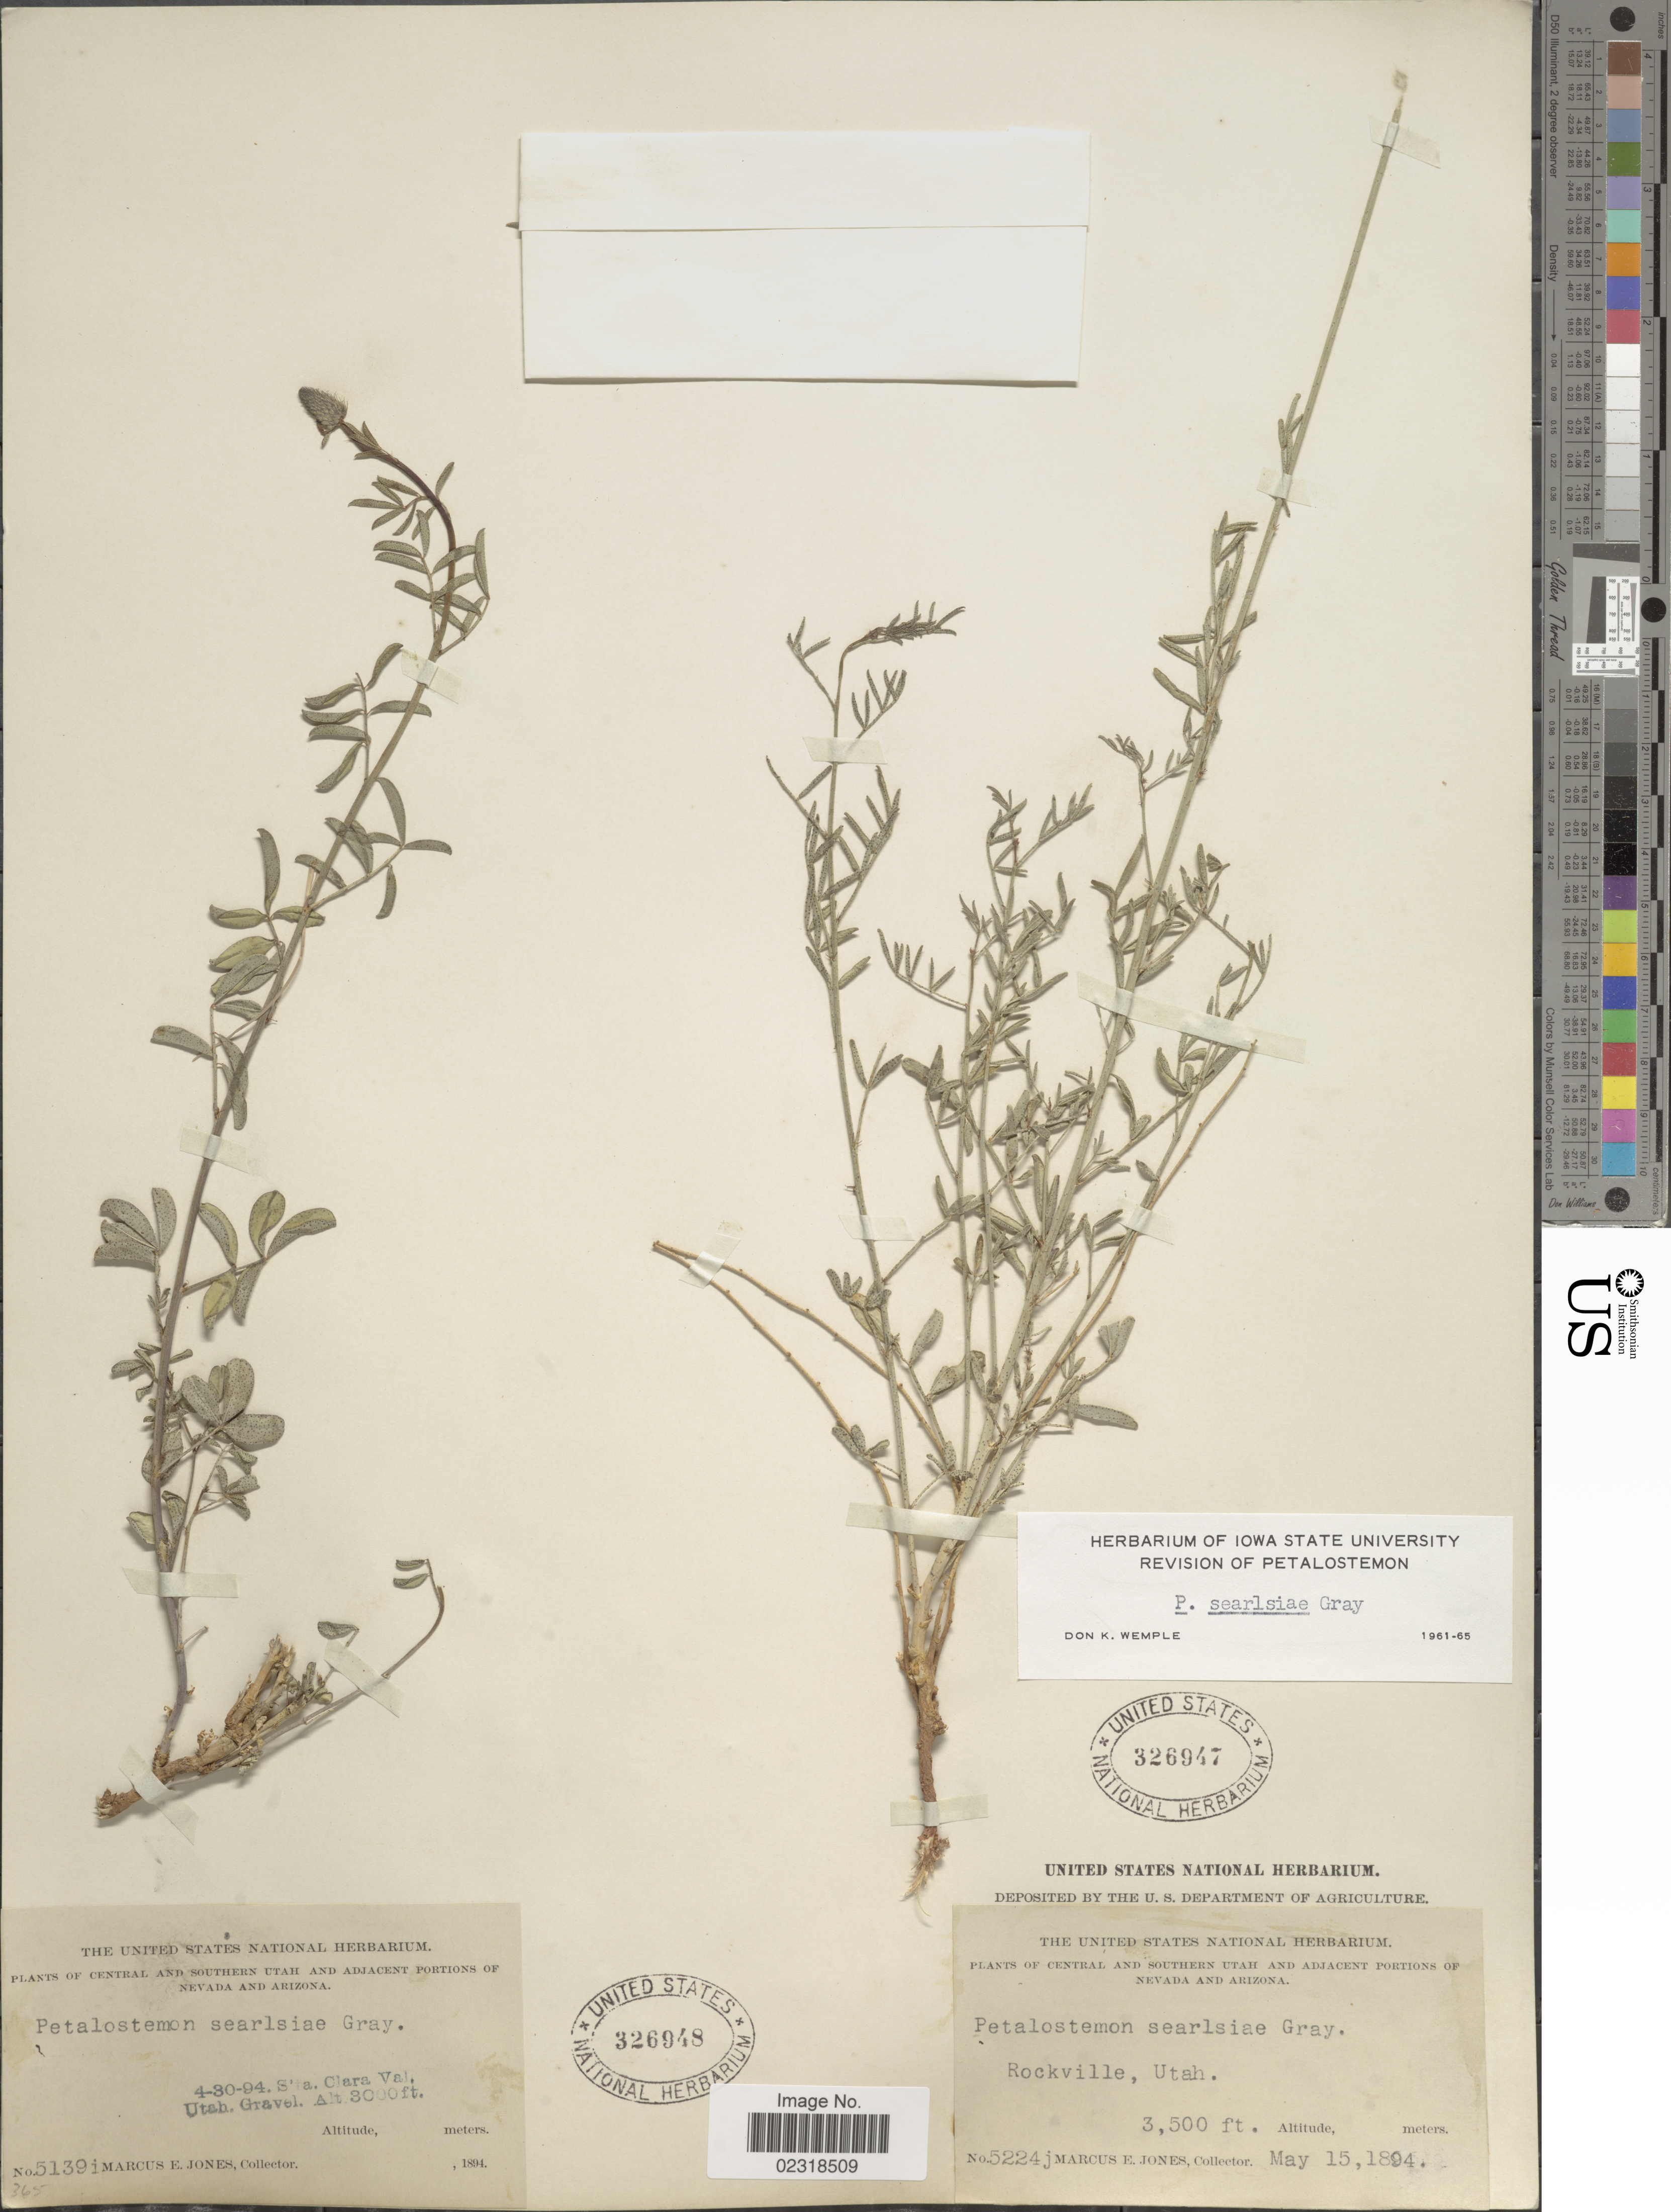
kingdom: Plantae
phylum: Tracheophyta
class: Magnoliopsida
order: Fabales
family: Fabaceae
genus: Dalea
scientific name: Dalea searlsiae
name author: (A. Gray) Barneby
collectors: M. E. Jones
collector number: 5139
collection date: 1894-04-30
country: United States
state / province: Utah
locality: Utah, Clara Val, Gravel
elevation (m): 914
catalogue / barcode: US 36948